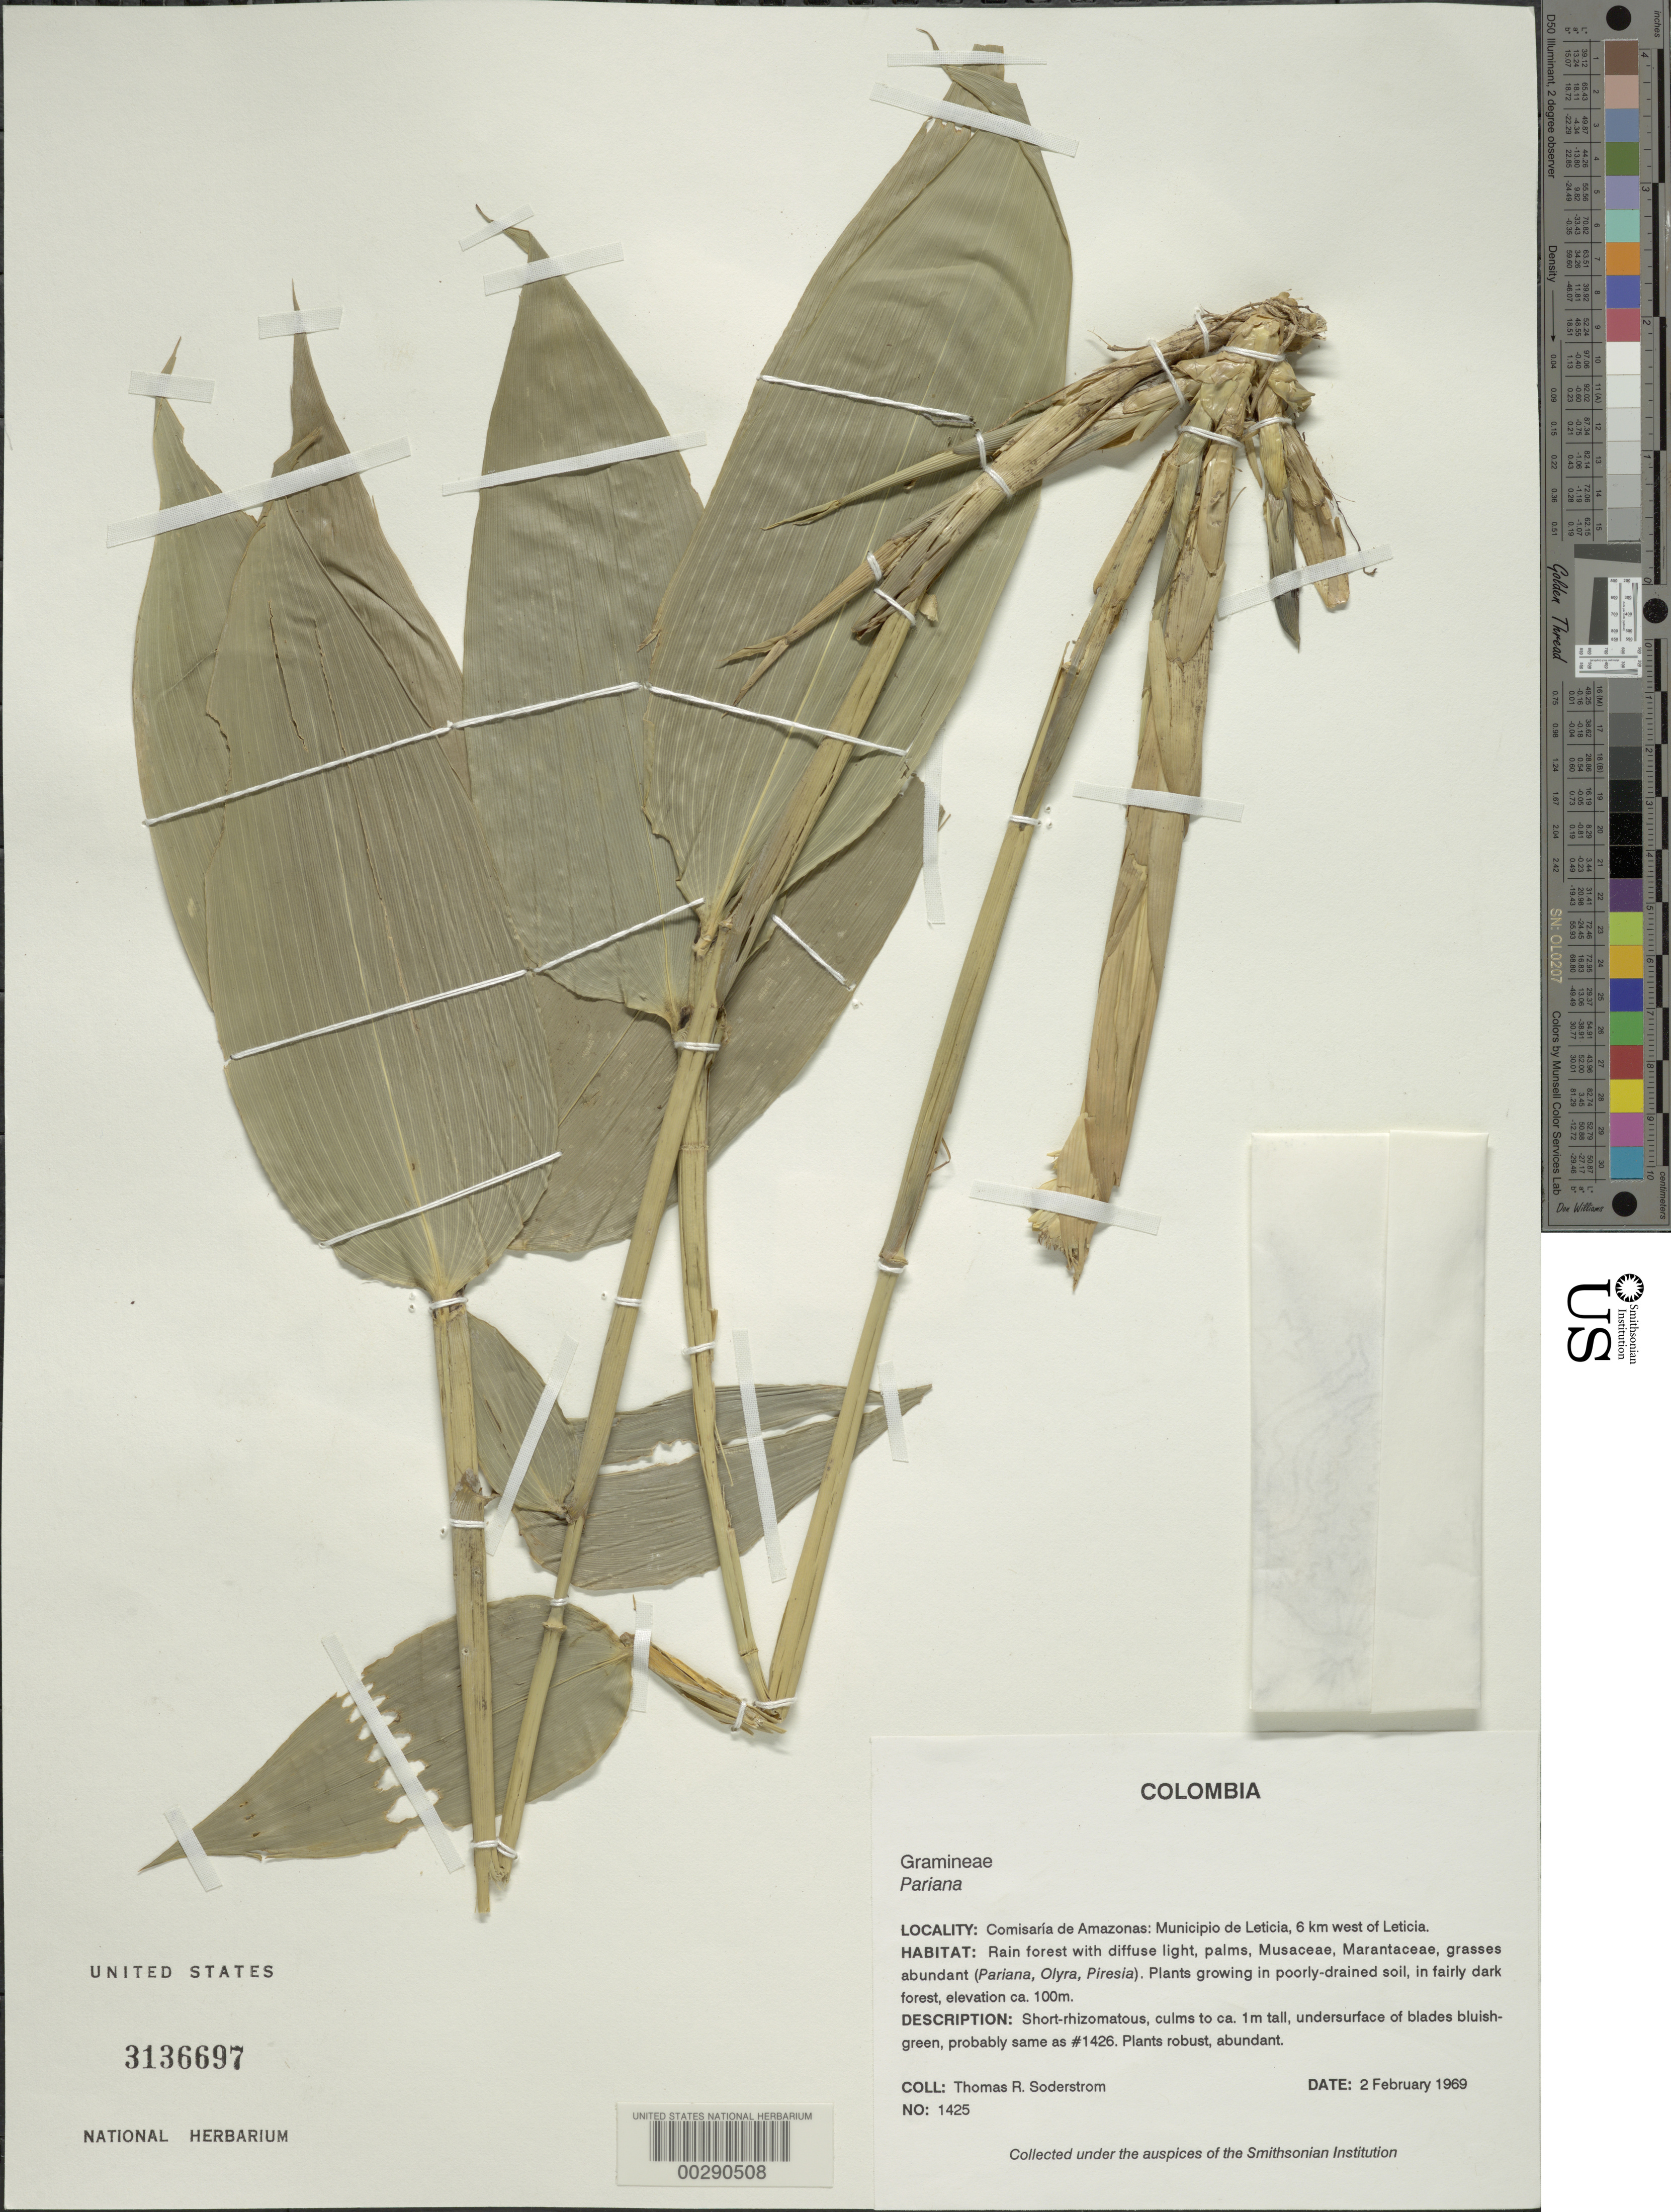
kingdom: Plantae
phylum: Tracheophyta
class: Liliopsida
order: Poales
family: Poaceae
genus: Pariana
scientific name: Pariana sp.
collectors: T. R. Soderstrom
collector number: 1425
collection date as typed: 02 Feb 1969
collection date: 1969-02-02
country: Colombia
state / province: Amazônas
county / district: Leticia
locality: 4 km W of Leticia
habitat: Rain forest w/diffuse light, growing on poor-drained soil, fairly dk forest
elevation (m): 100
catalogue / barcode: US 3136697